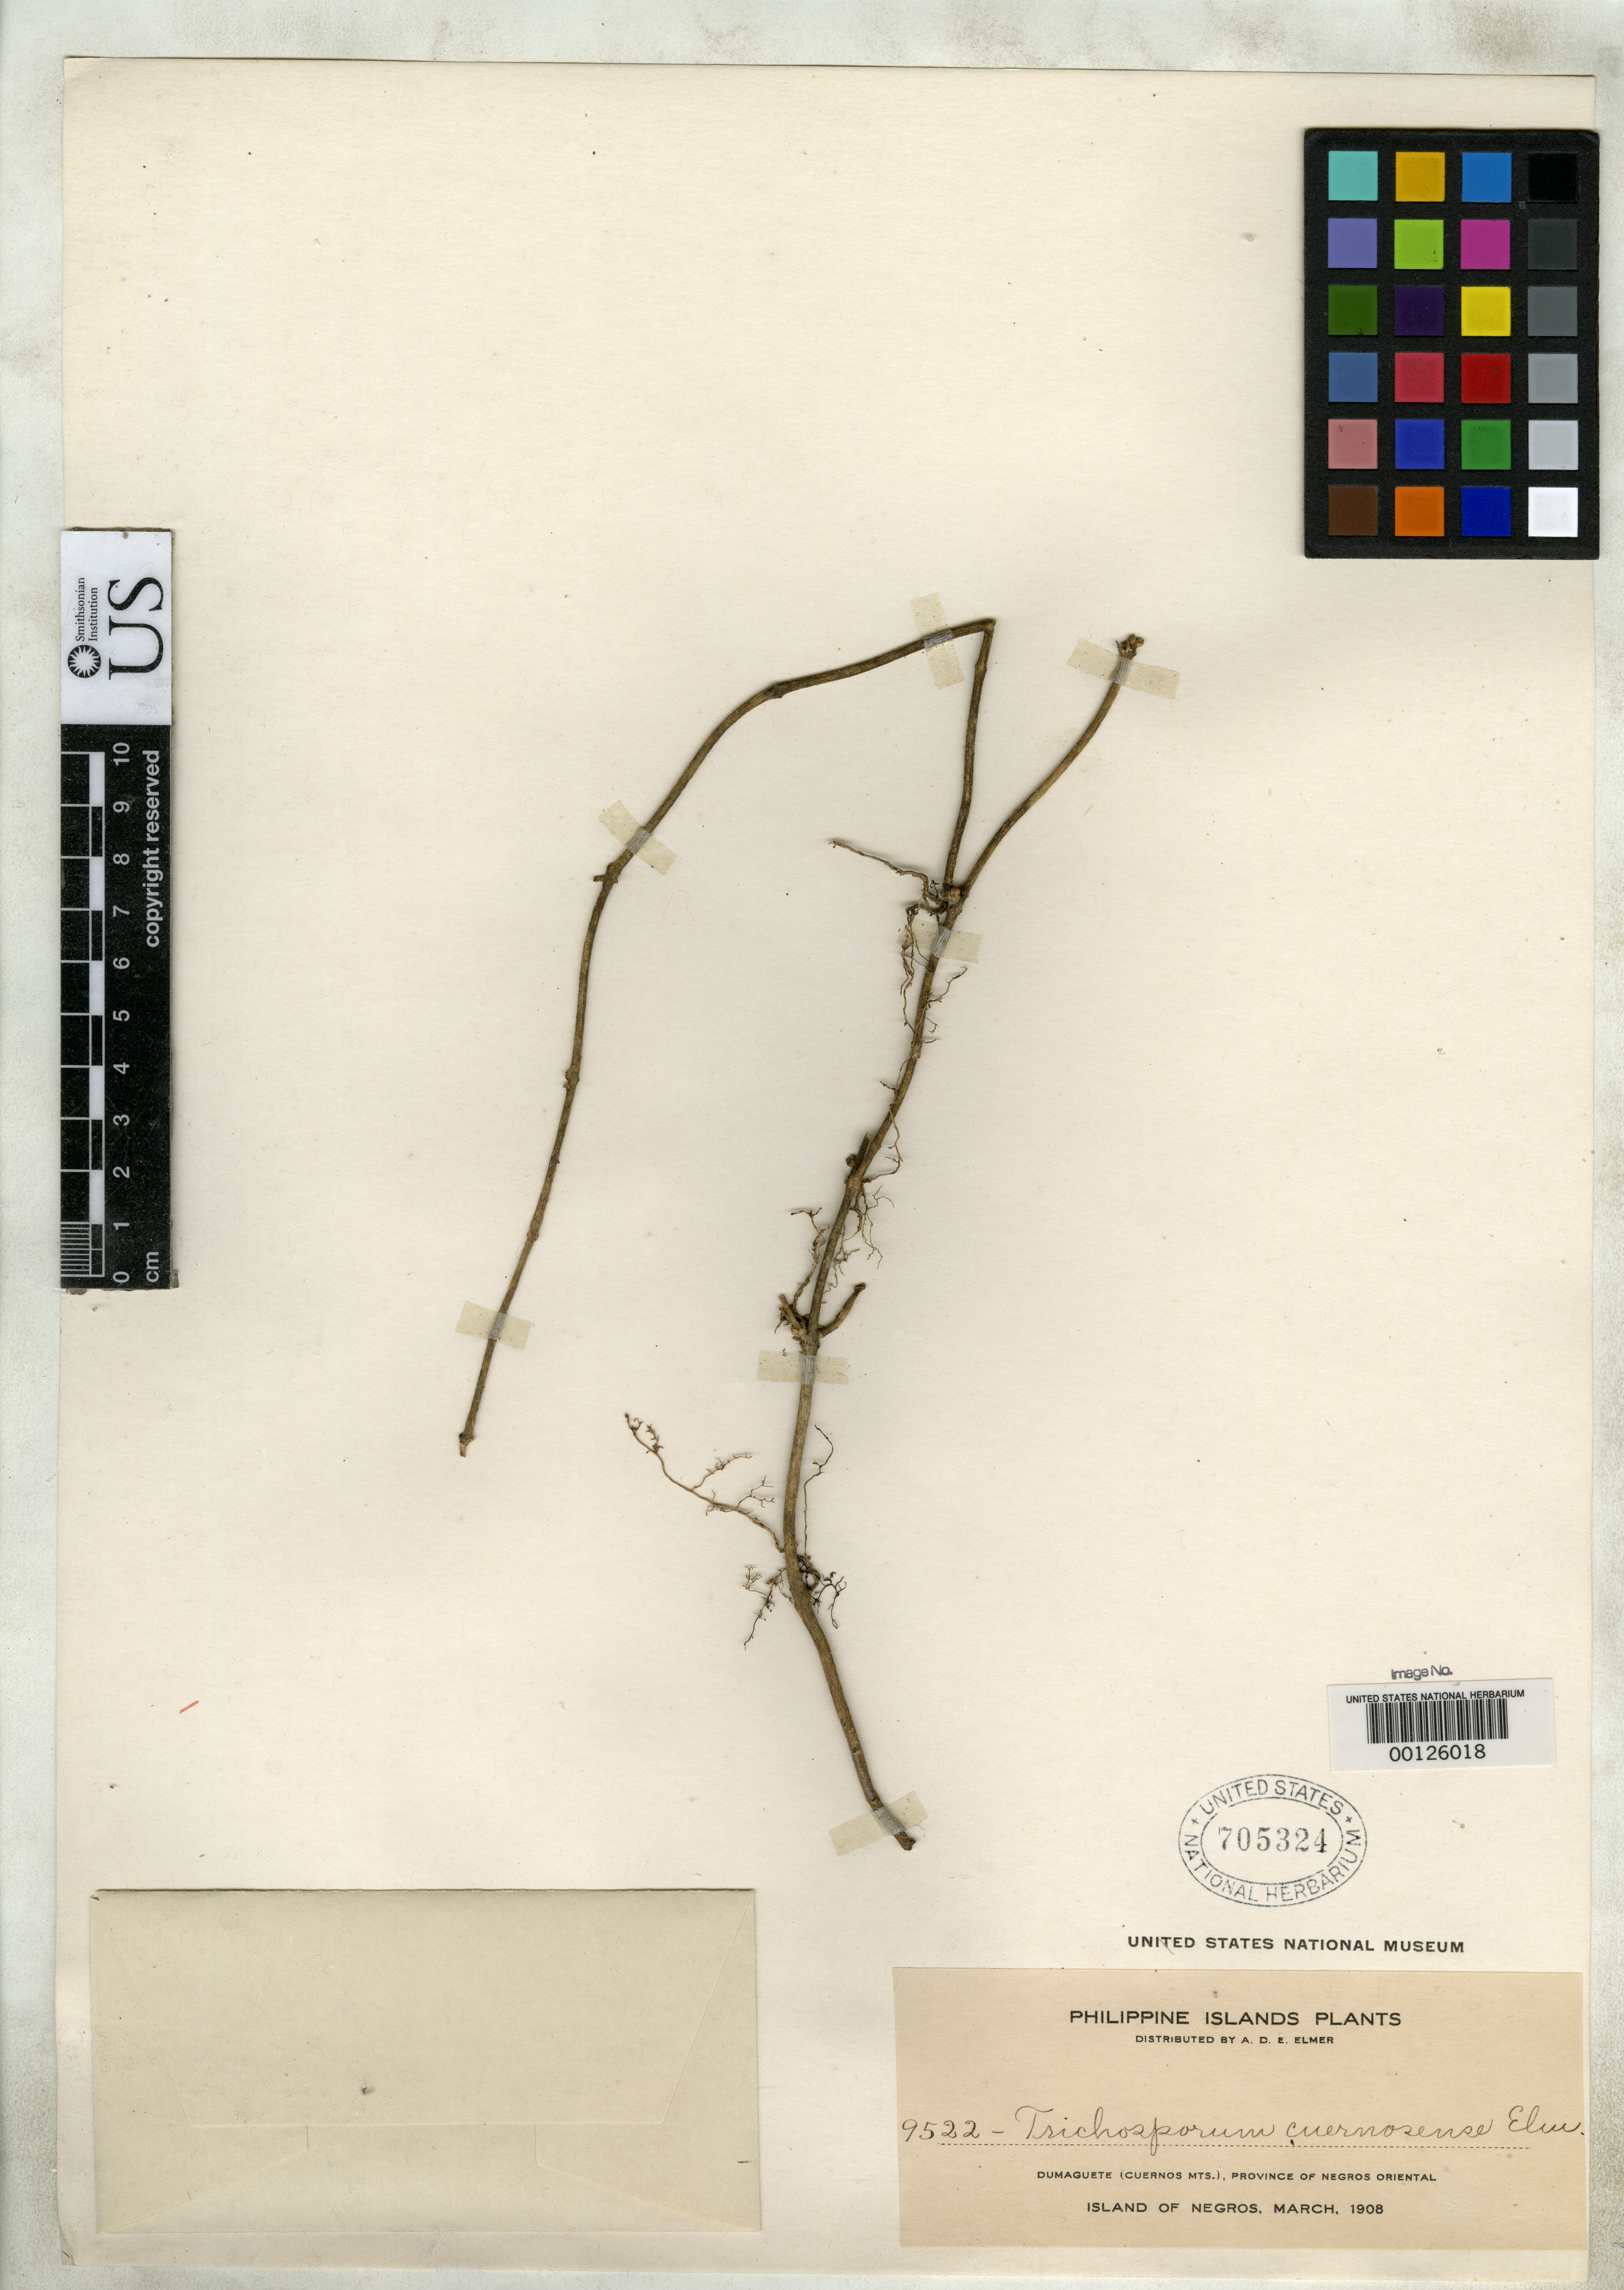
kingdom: Plantae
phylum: Tracheophyta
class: Magnoliopsida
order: Lamiales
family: Gesneriaceae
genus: Trichosporum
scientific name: Trichosporum cuernosense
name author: Elmer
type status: Isotype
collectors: A. D. E. Elmer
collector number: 9522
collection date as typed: Mar 1908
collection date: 1908-03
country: Philippines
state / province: Central Visayas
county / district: Negros Oriental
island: Negros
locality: Dumaguete, Cuernos Mountains.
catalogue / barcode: US 705324